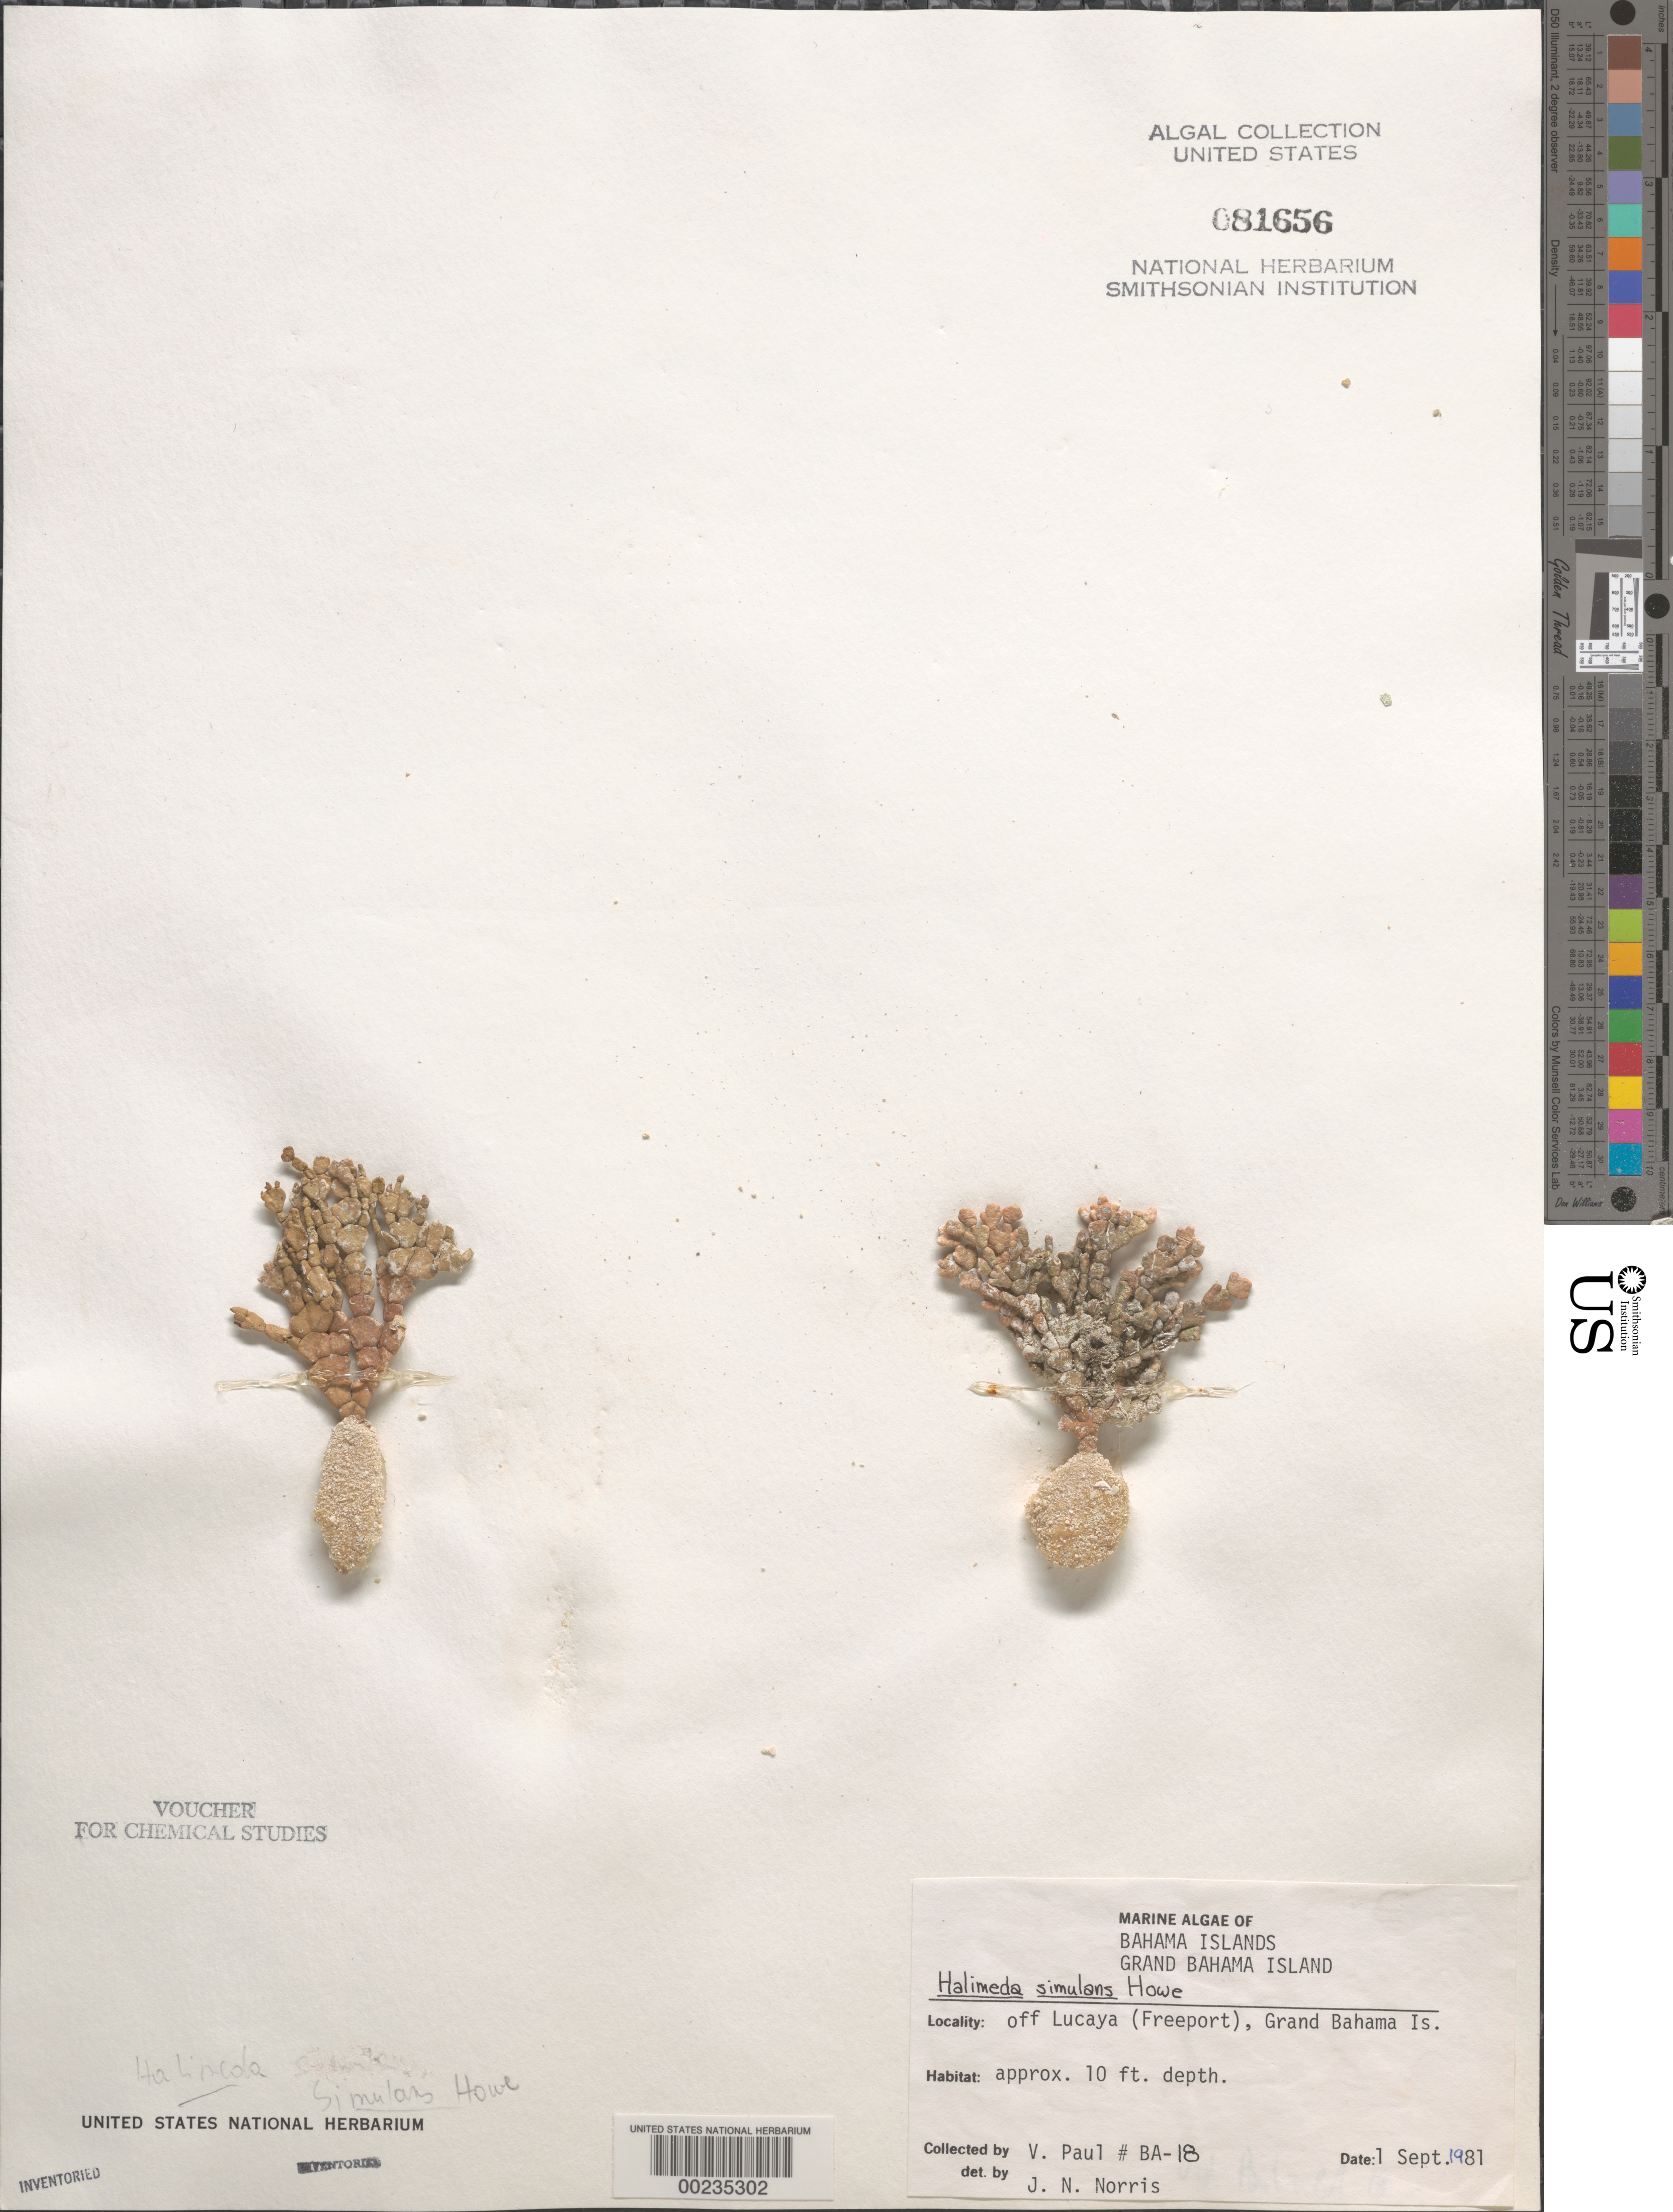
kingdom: Plantae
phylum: Chlorophyta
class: Ulvophyceae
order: Bryopsidales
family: Halimedaceae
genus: Halimeda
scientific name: Halimeda simulans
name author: M. Howe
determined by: Norris, James N.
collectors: V. Paul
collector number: Ba-18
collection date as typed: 01 Sep 1981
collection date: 1981-09-01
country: Bahamas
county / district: Grand Bahama District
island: Grand Bahama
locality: Off Lucaya (Freeport)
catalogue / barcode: US 81656